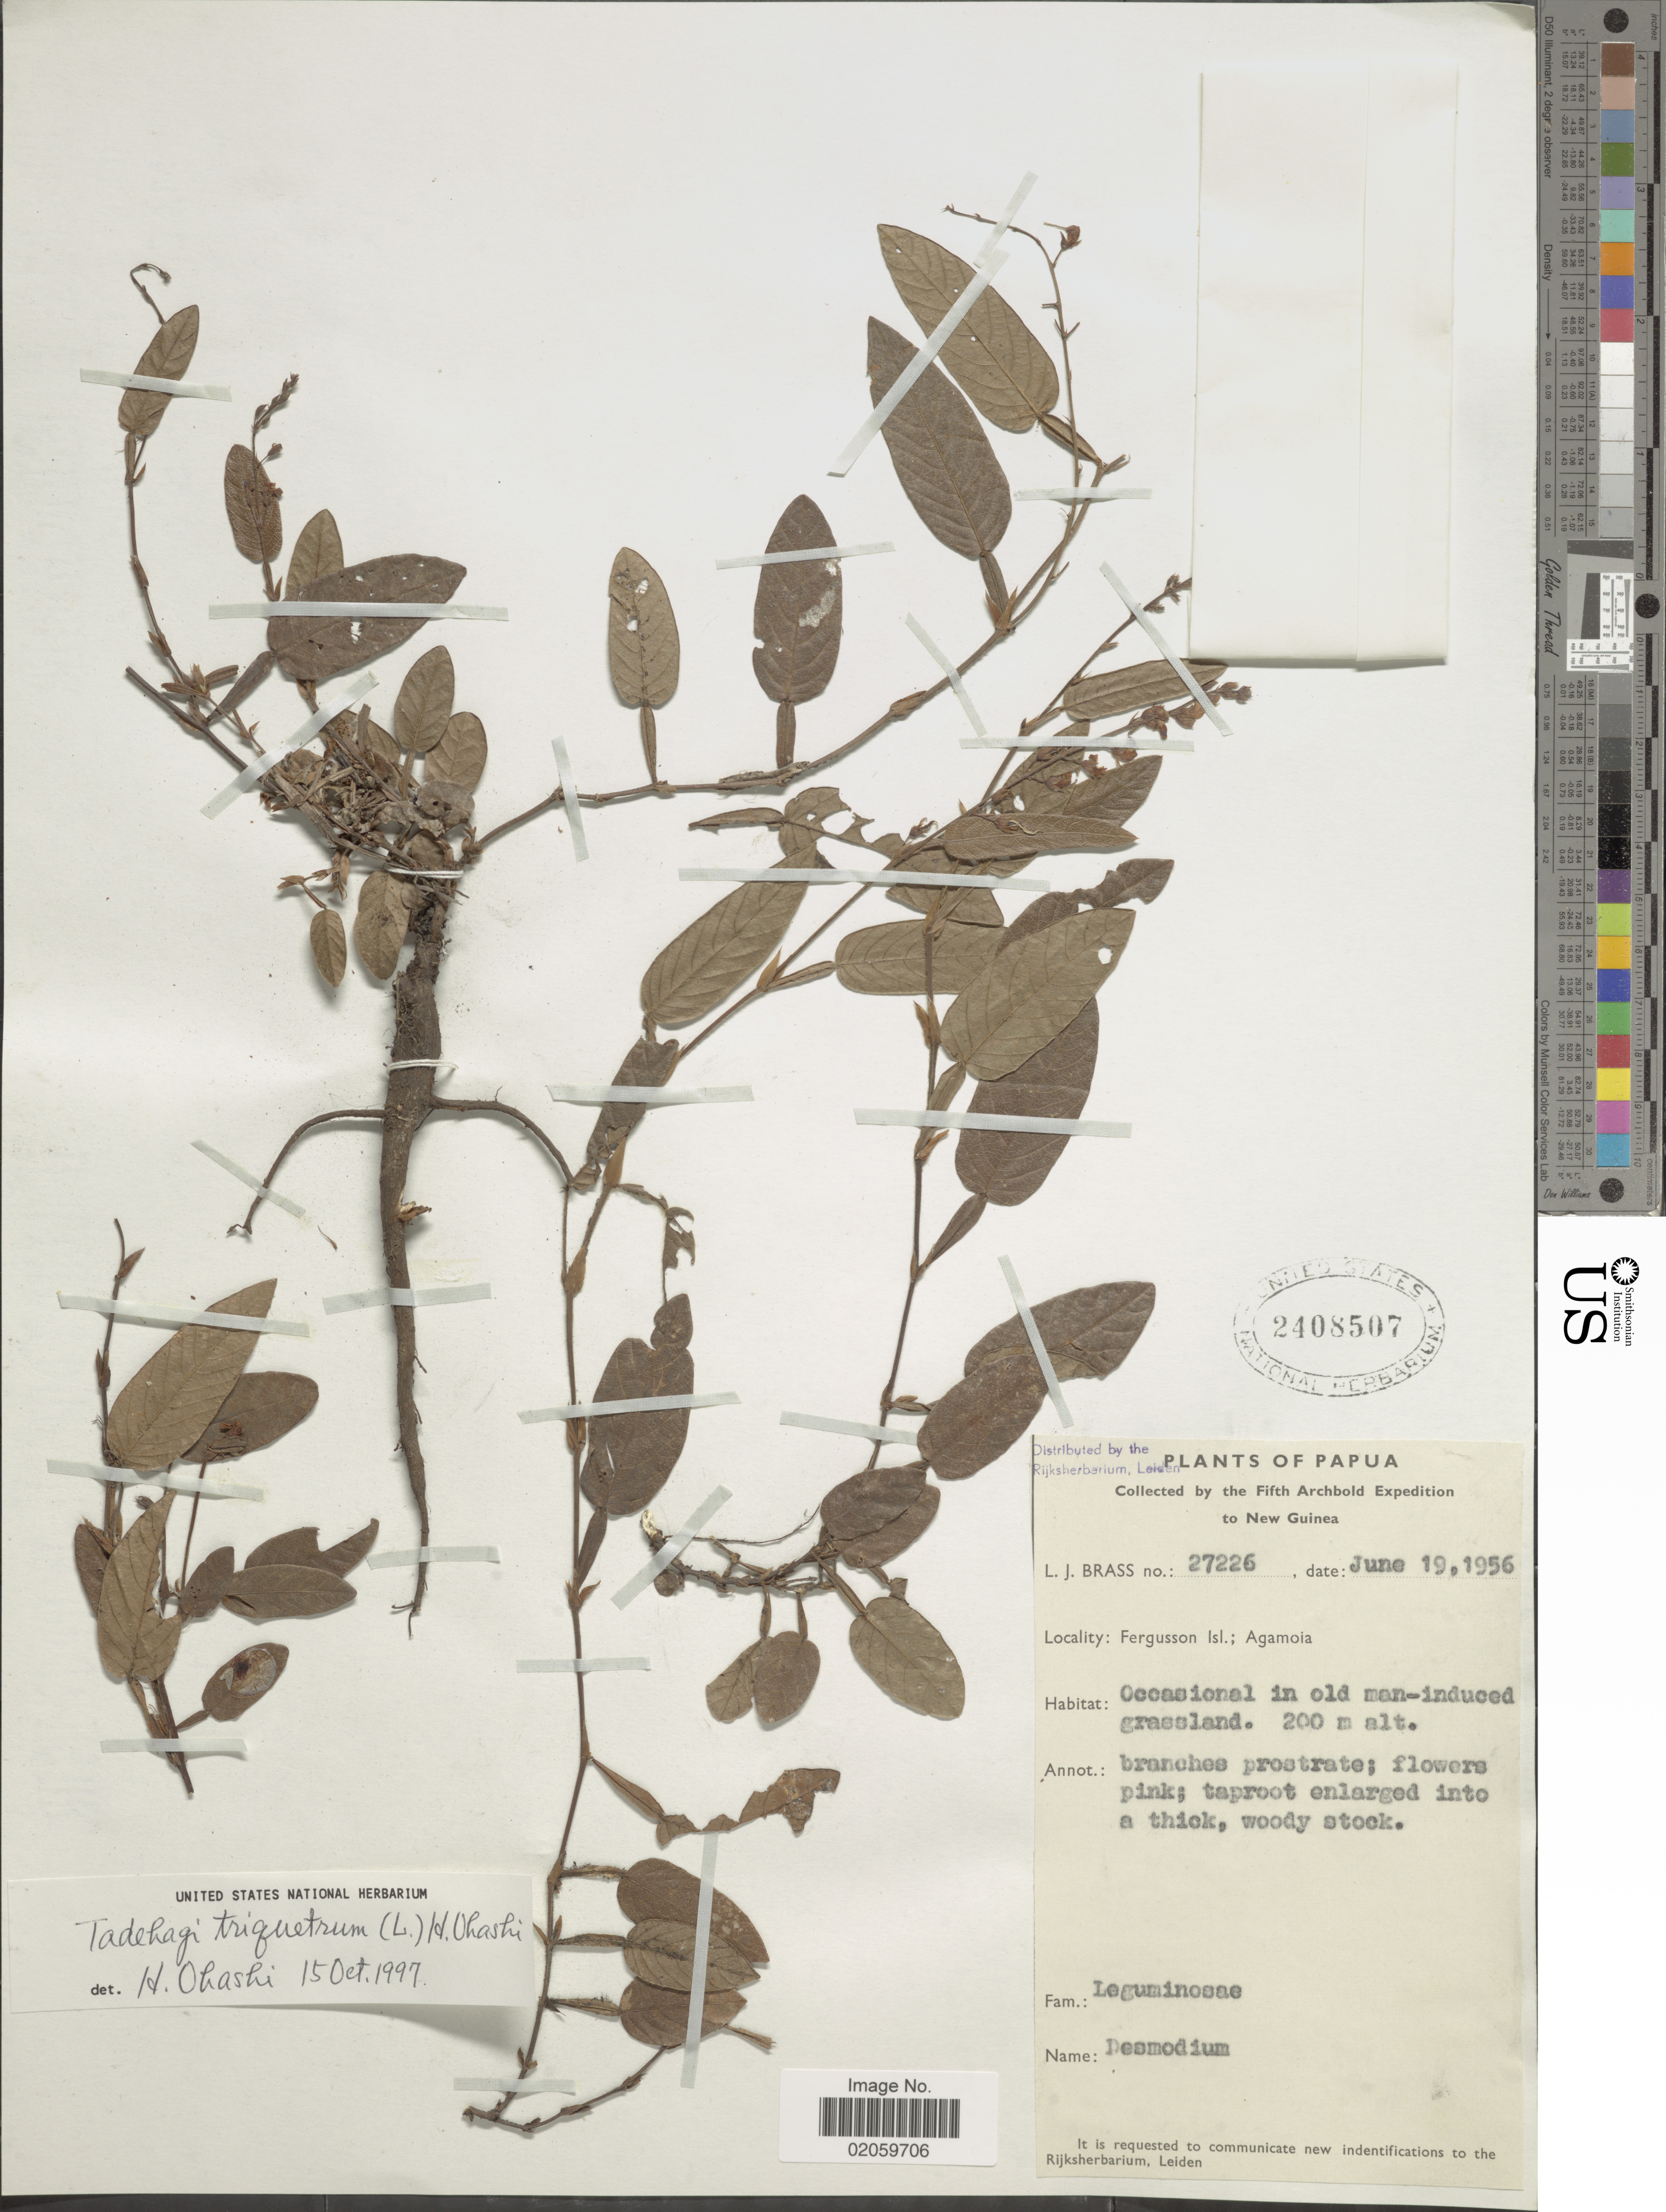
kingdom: Plantae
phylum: Tracheophyta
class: Magnoliopsida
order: Fabales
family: Fabaceae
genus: Tadehagi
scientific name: Tadehagi triquetrum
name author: (L.) H. Ohashi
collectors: L. J. Brass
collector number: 27226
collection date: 1956-06-19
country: Papua New Guinea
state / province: Milne Bay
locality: Fergusson Isl.: Agamoia, Papua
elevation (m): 200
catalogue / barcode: US 2408507